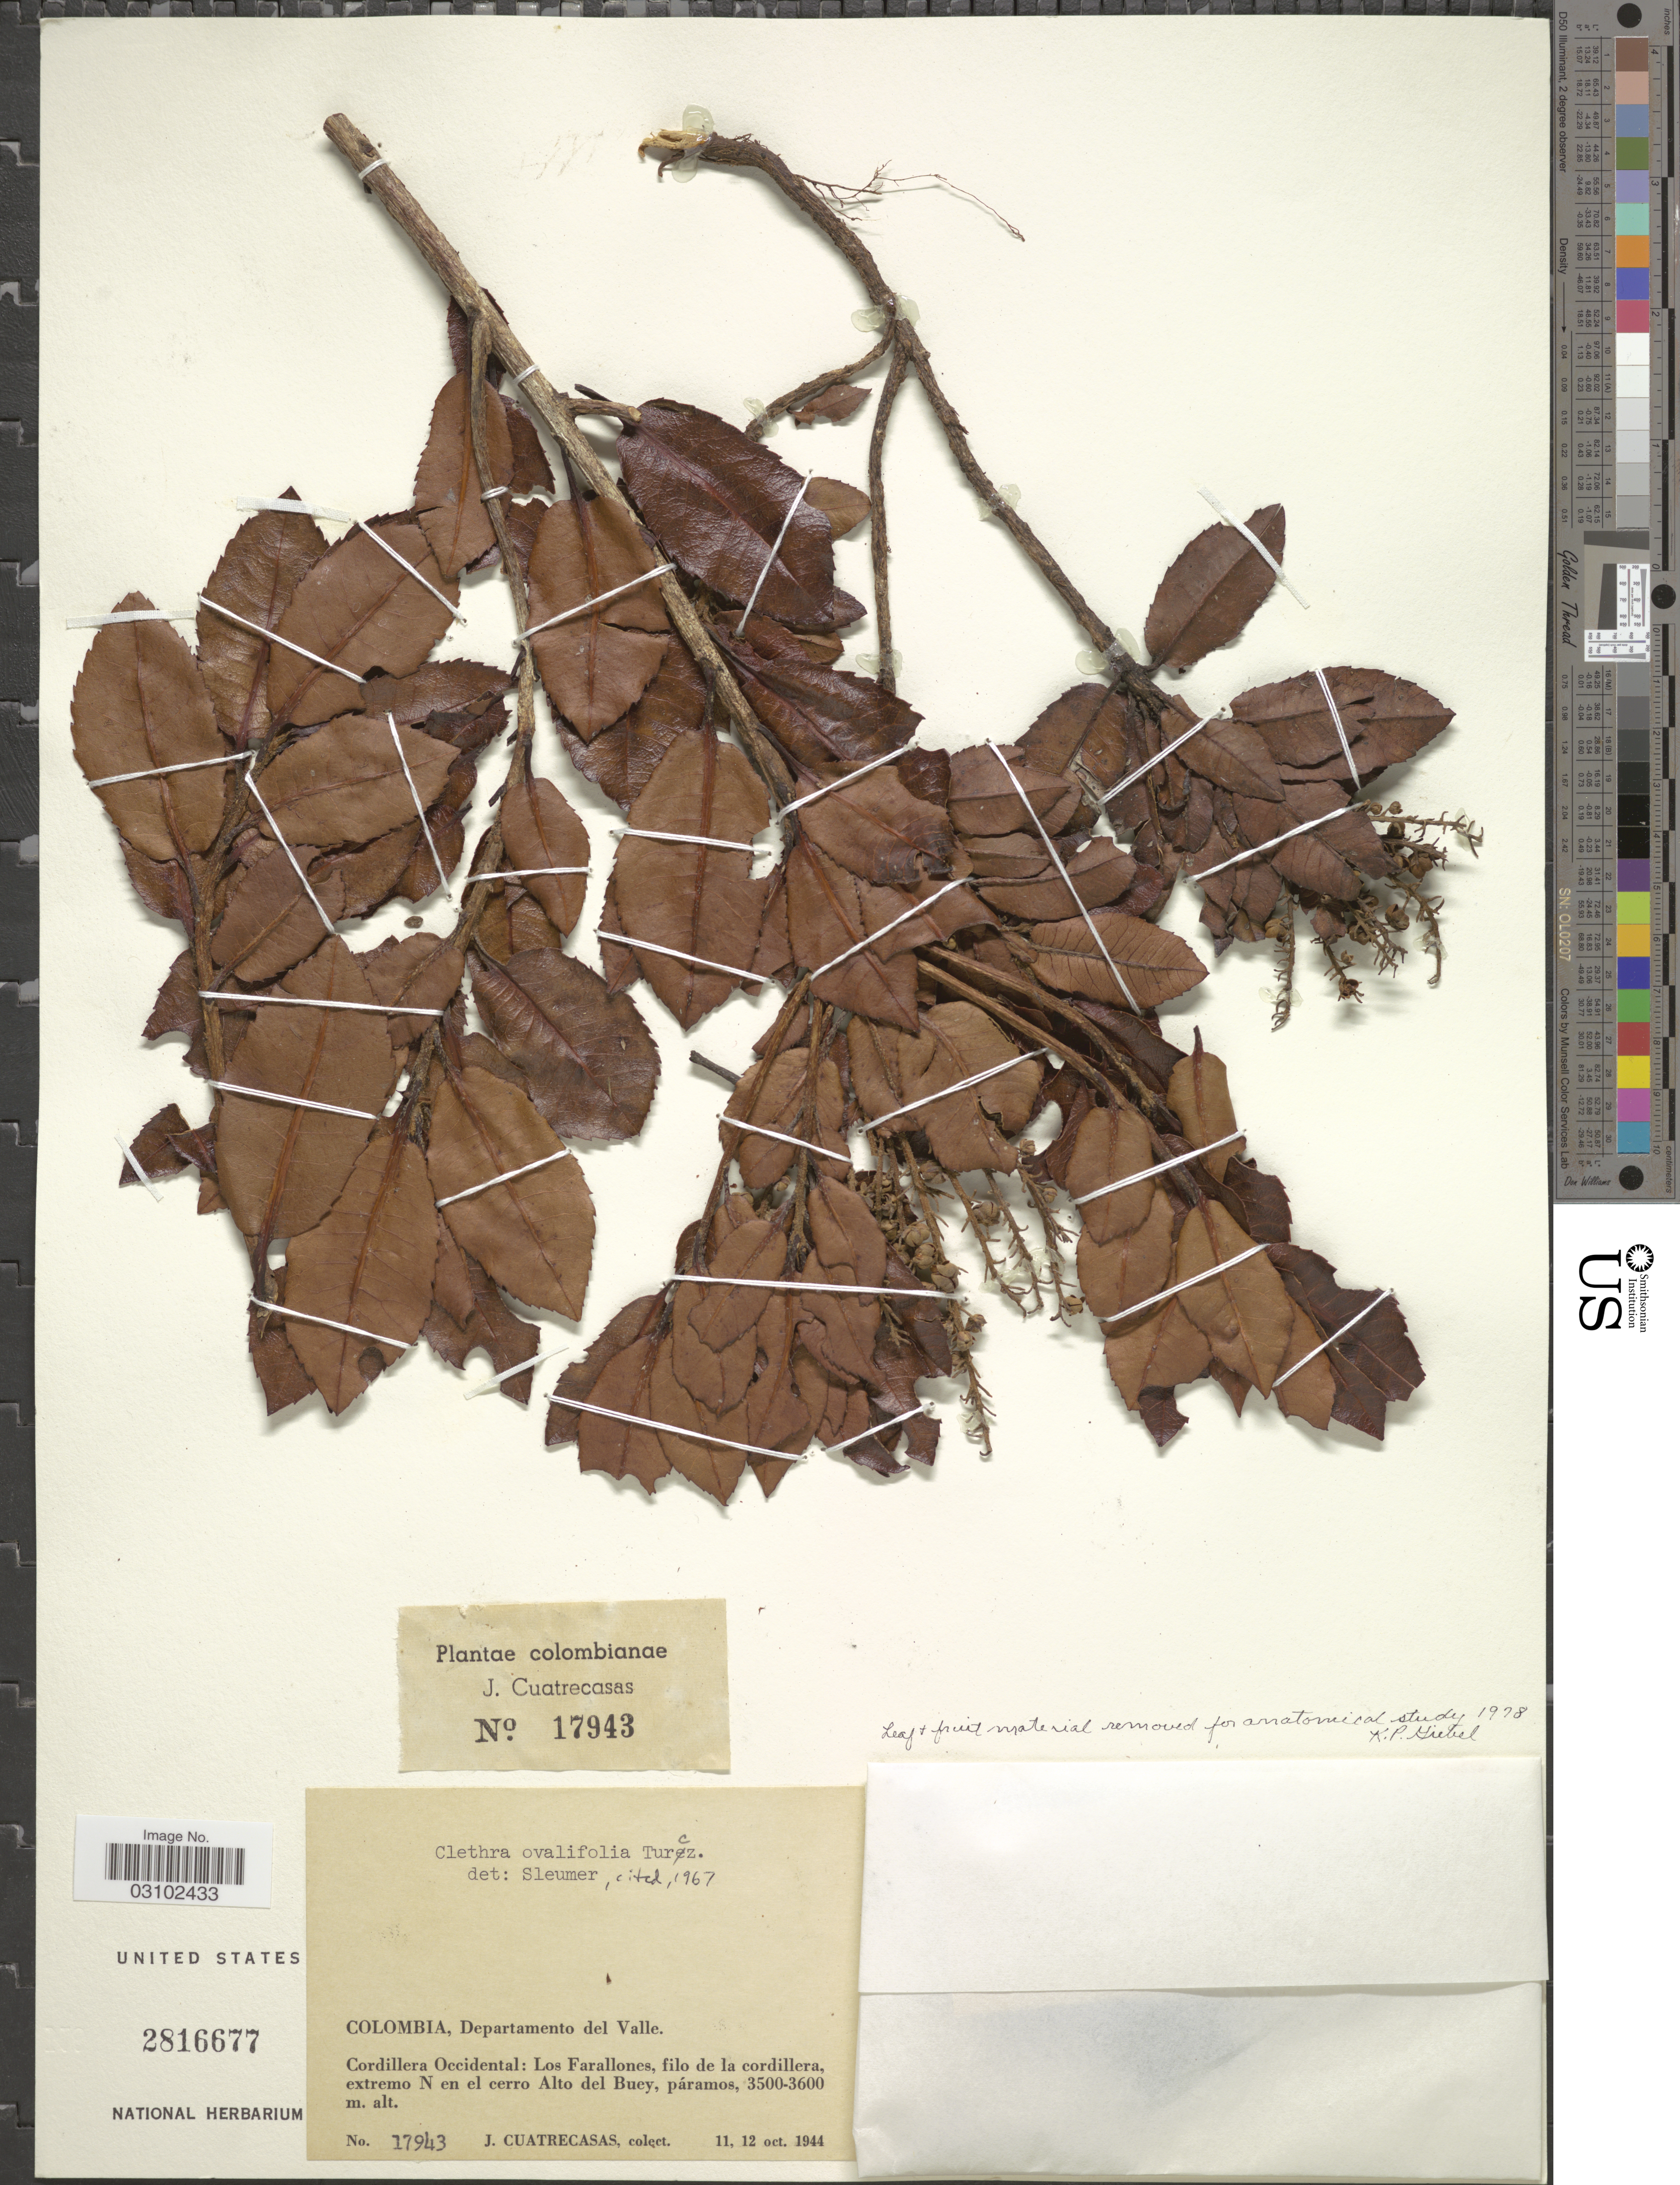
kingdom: Plantae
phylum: Tracheophyta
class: Magnoliopsida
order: Ericales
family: Clethraceae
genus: Clethra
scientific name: Clethra ovalifolia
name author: Turcz.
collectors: J. Cuatrecasas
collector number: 17943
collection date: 1944-10-11/1944-10-12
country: Colombia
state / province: Valle del Cauca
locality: Cordillera Occidental: Los Farallones, filo de la cordillera, extremo N en el cerro Alto del Buey.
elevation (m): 3500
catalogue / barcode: US 2816677